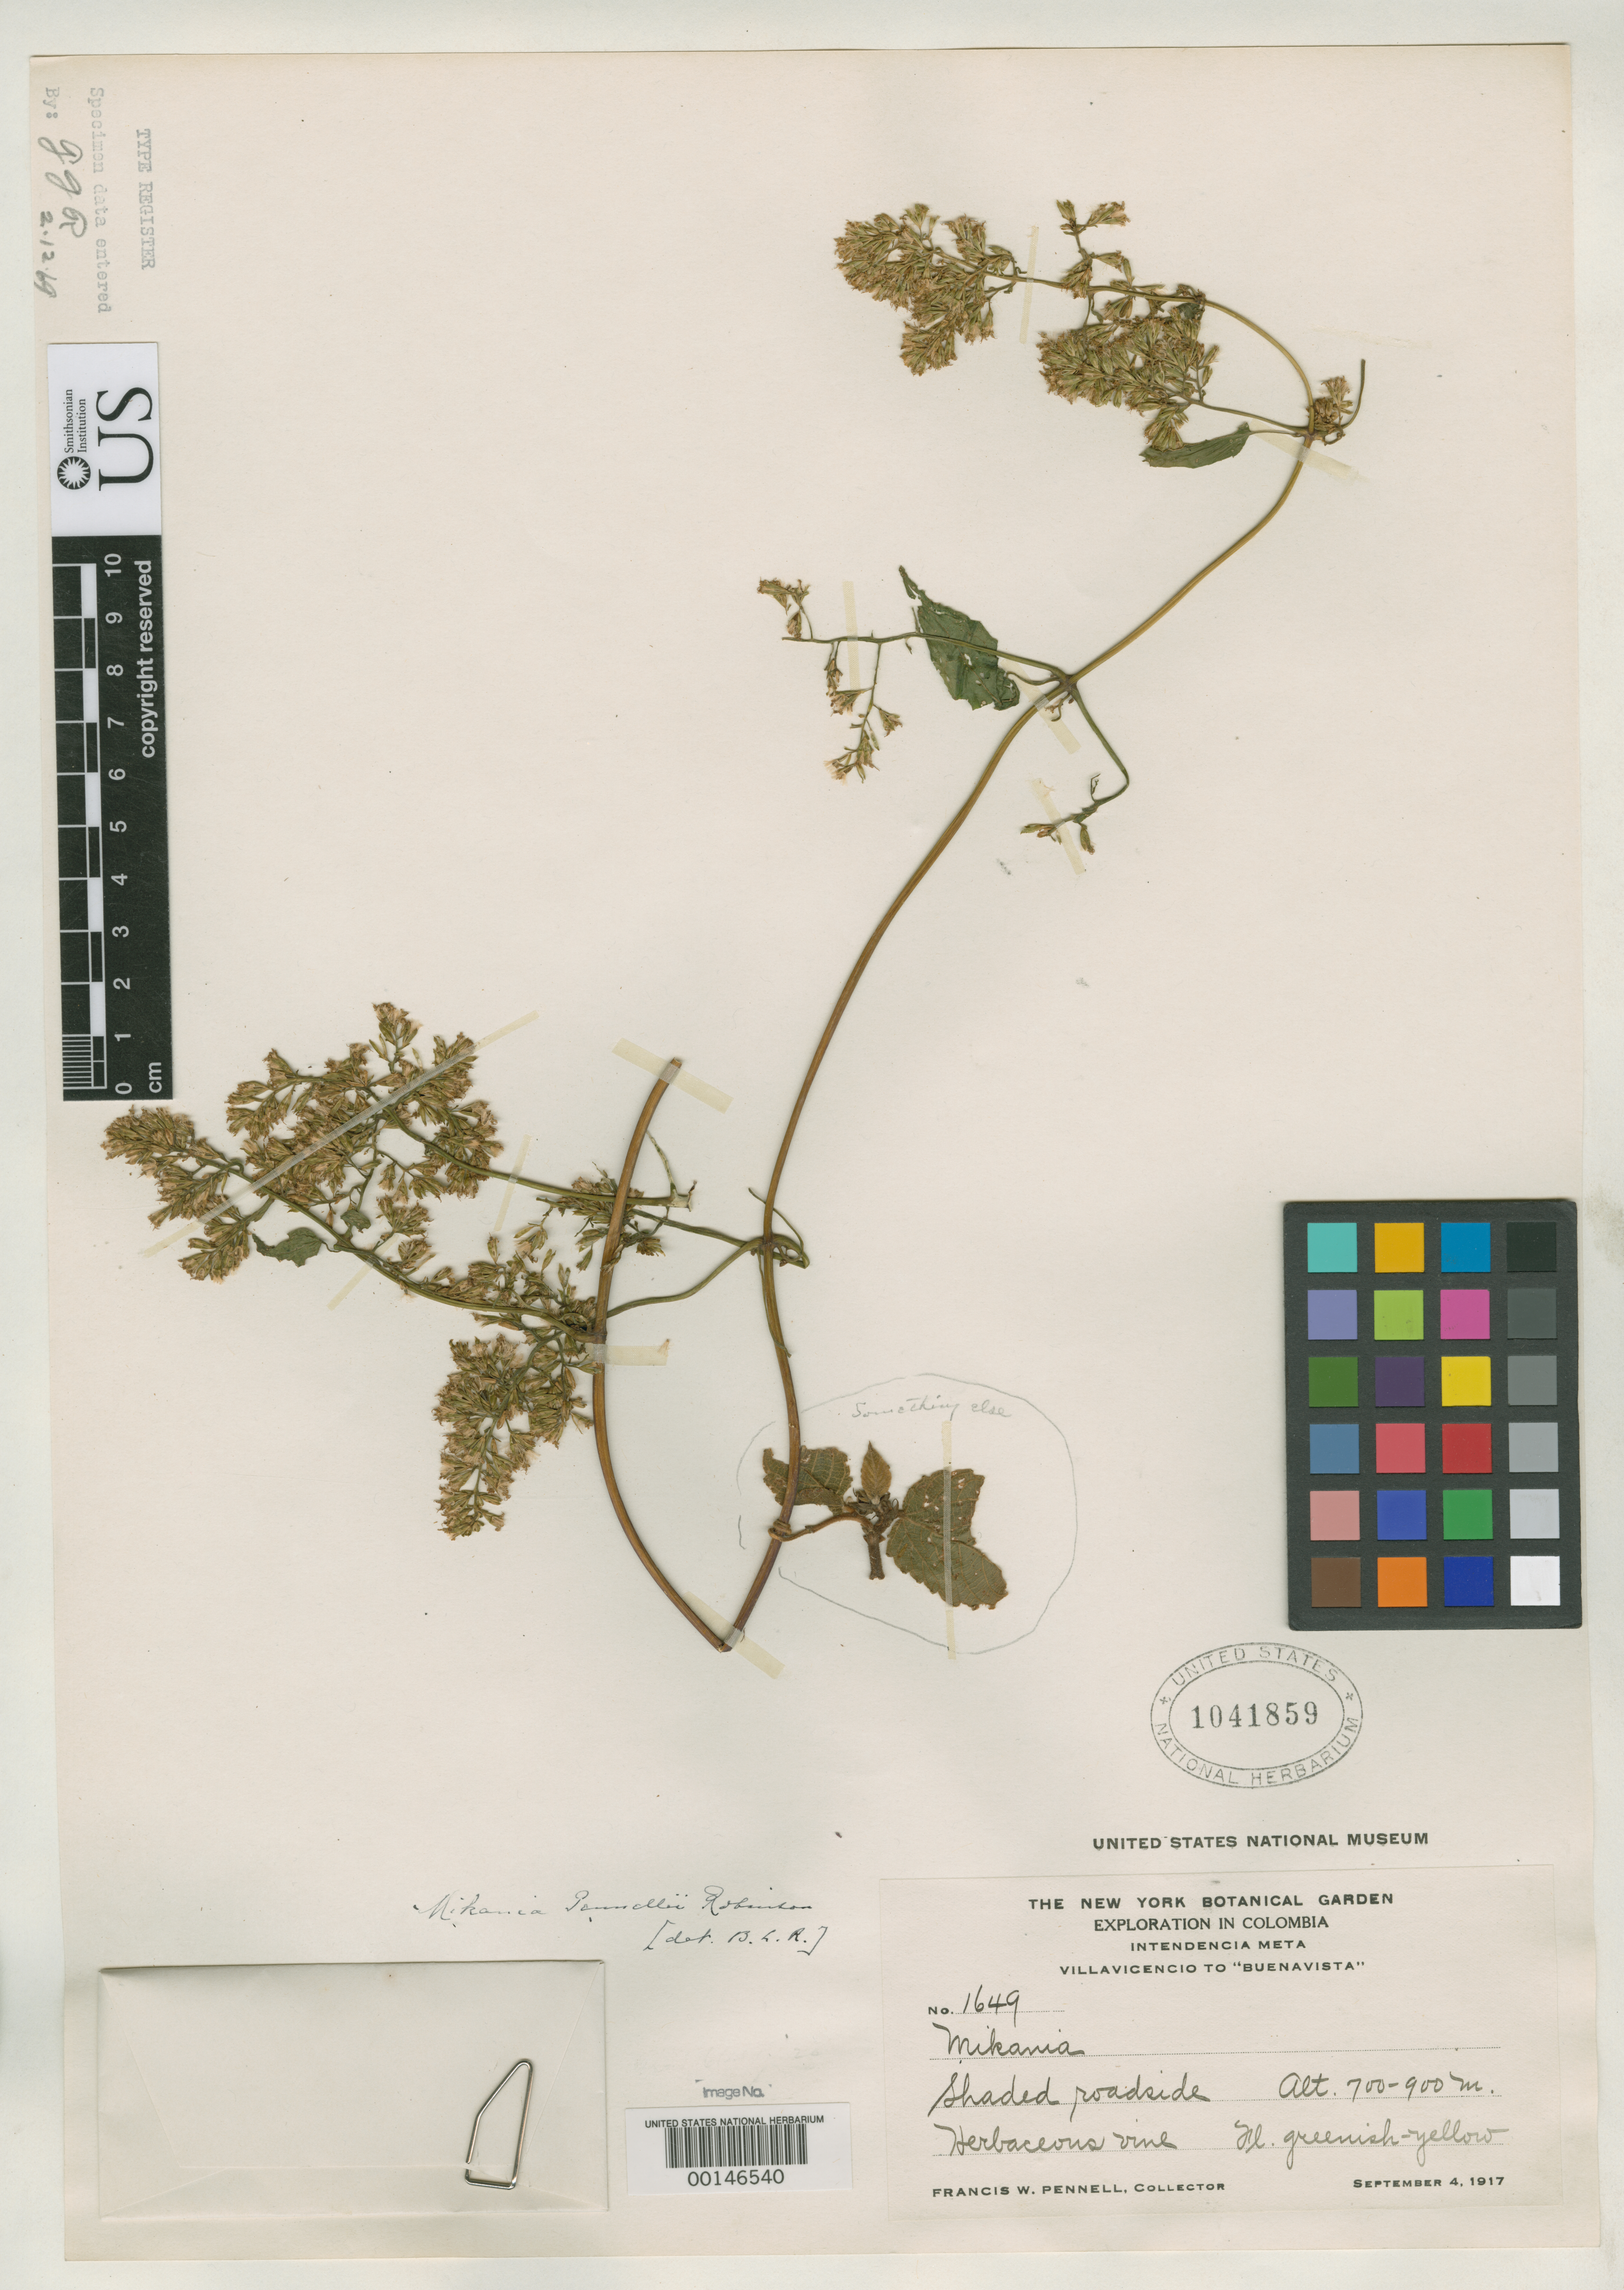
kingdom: Plantae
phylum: Tracheophyta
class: Magnoliopsida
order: Asterales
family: Asteraceae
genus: Mikania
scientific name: Mikania pennellii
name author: B.L. Rob.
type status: Type Collection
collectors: F. W. Pennell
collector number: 1649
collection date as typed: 04 Sep 1917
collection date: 1917-09-04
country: Colombia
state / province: Meta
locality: Between Villa Vicencia and Buena Vista.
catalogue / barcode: US 1041859